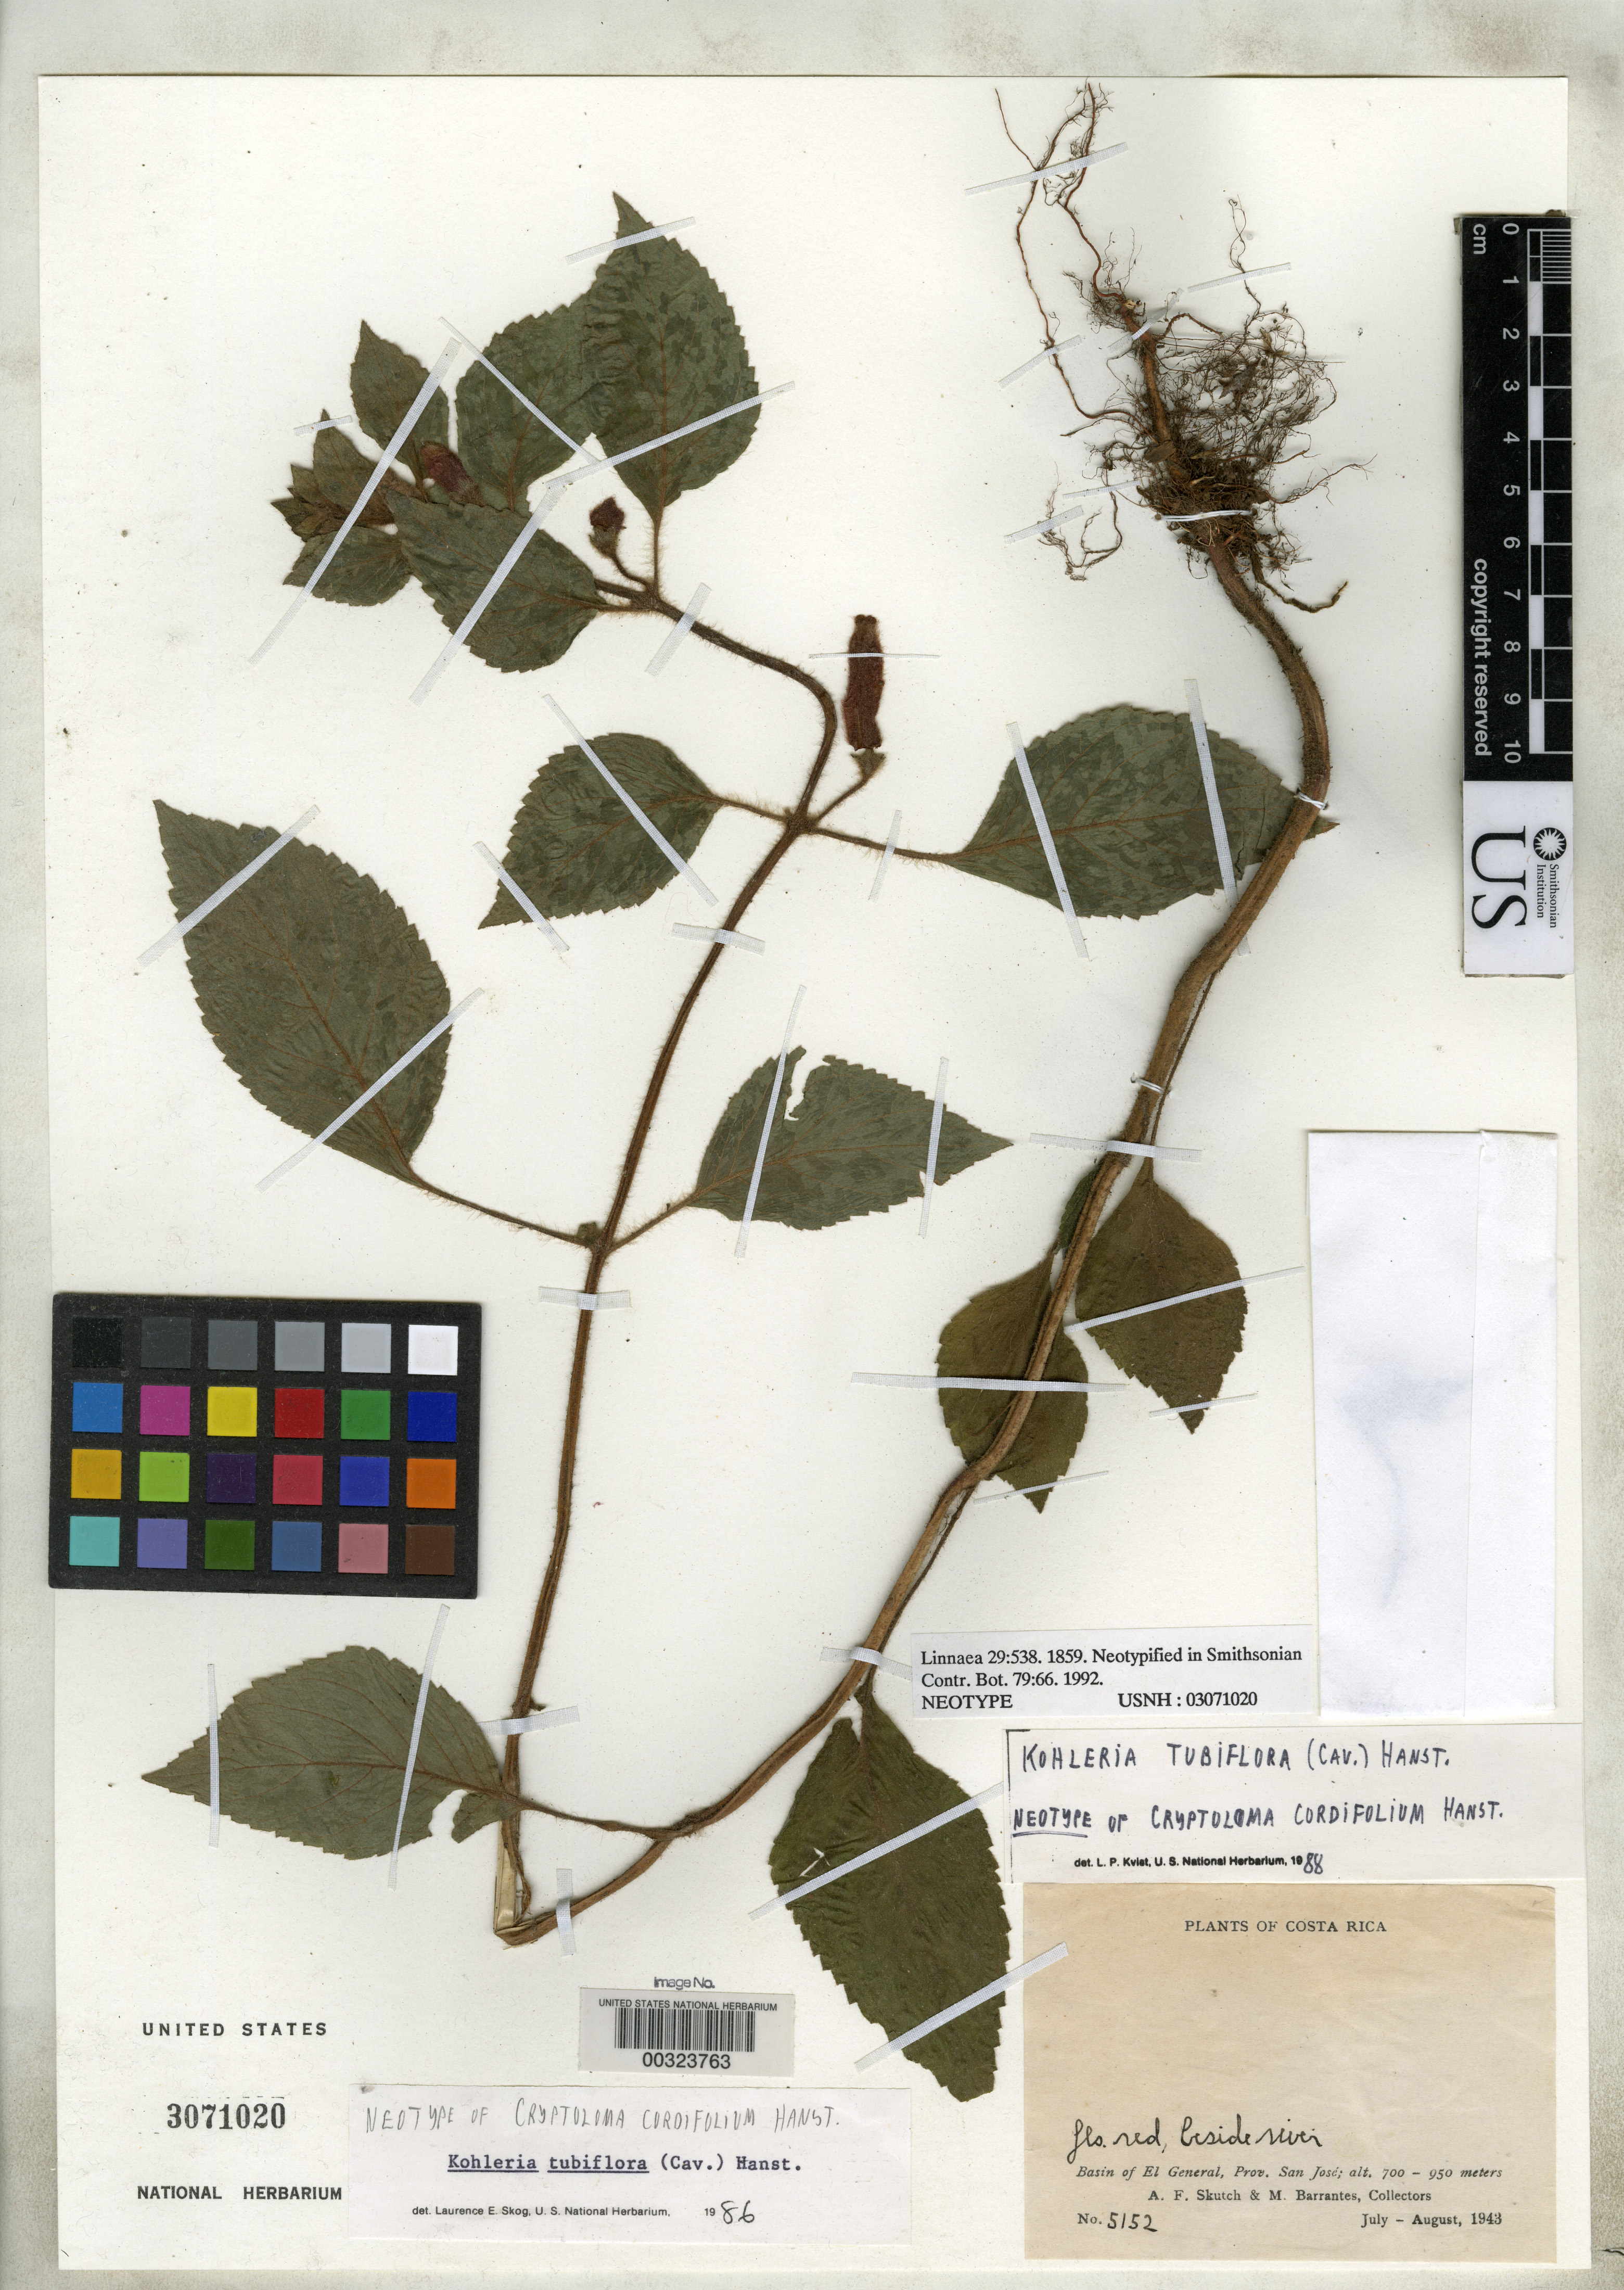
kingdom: Plantae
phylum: Tracheophyta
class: Magnoliopsida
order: Lamiales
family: Gesneriaceae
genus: Cryptoloma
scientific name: Cryptoloma cordifolium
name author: Hanst.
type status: Neotype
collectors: A. F. Skutch & M. Barrantes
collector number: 5152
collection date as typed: Jul 1943 to -- Aug 1943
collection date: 1943-07/1943-08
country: Costa Rica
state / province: San José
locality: Basin of El General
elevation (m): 700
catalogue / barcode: US 3071020